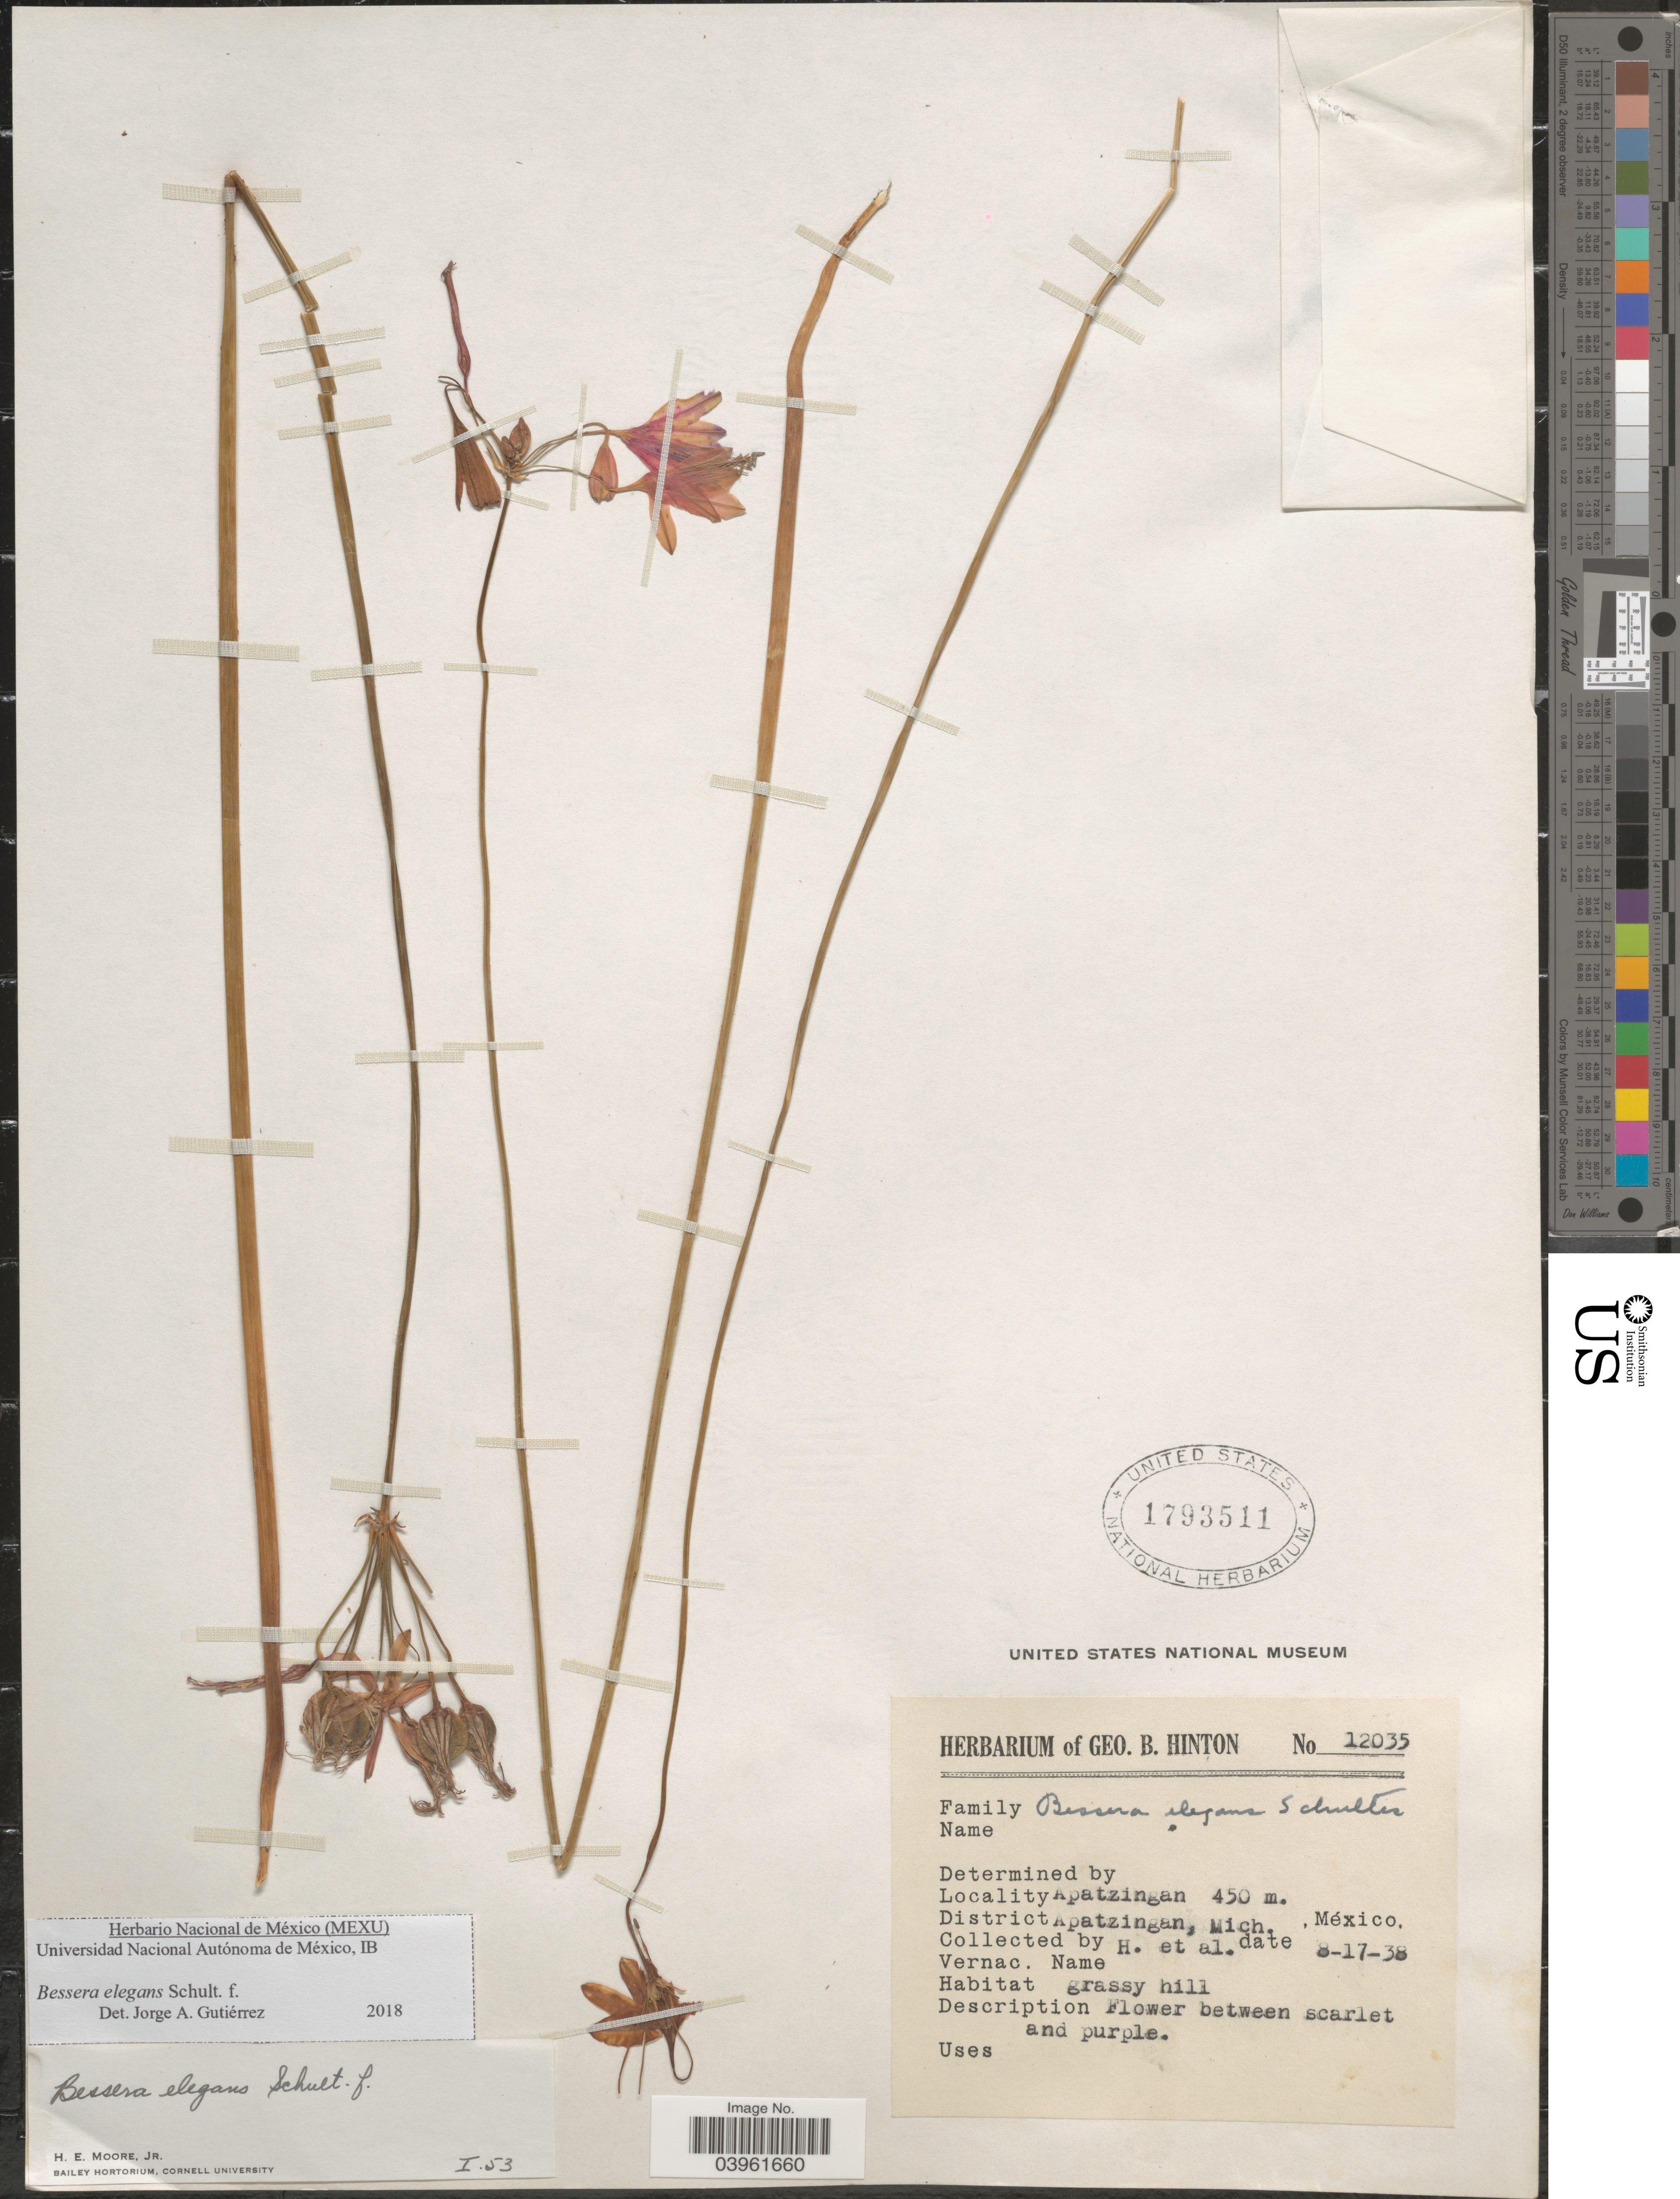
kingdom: Plantae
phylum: Tracheophyta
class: Liliopsida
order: Asparagales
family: Asparagaceae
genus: Bessera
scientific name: Bessera elegans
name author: Schult. f.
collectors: G. B. Hinton & et al.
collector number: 12035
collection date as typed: Transcribed d/m/y: 17/8/38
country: Mexico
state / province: Michoacán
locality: Apatzingan. District Apatzingan, Mich.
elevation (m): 450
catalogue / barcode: US 1793511